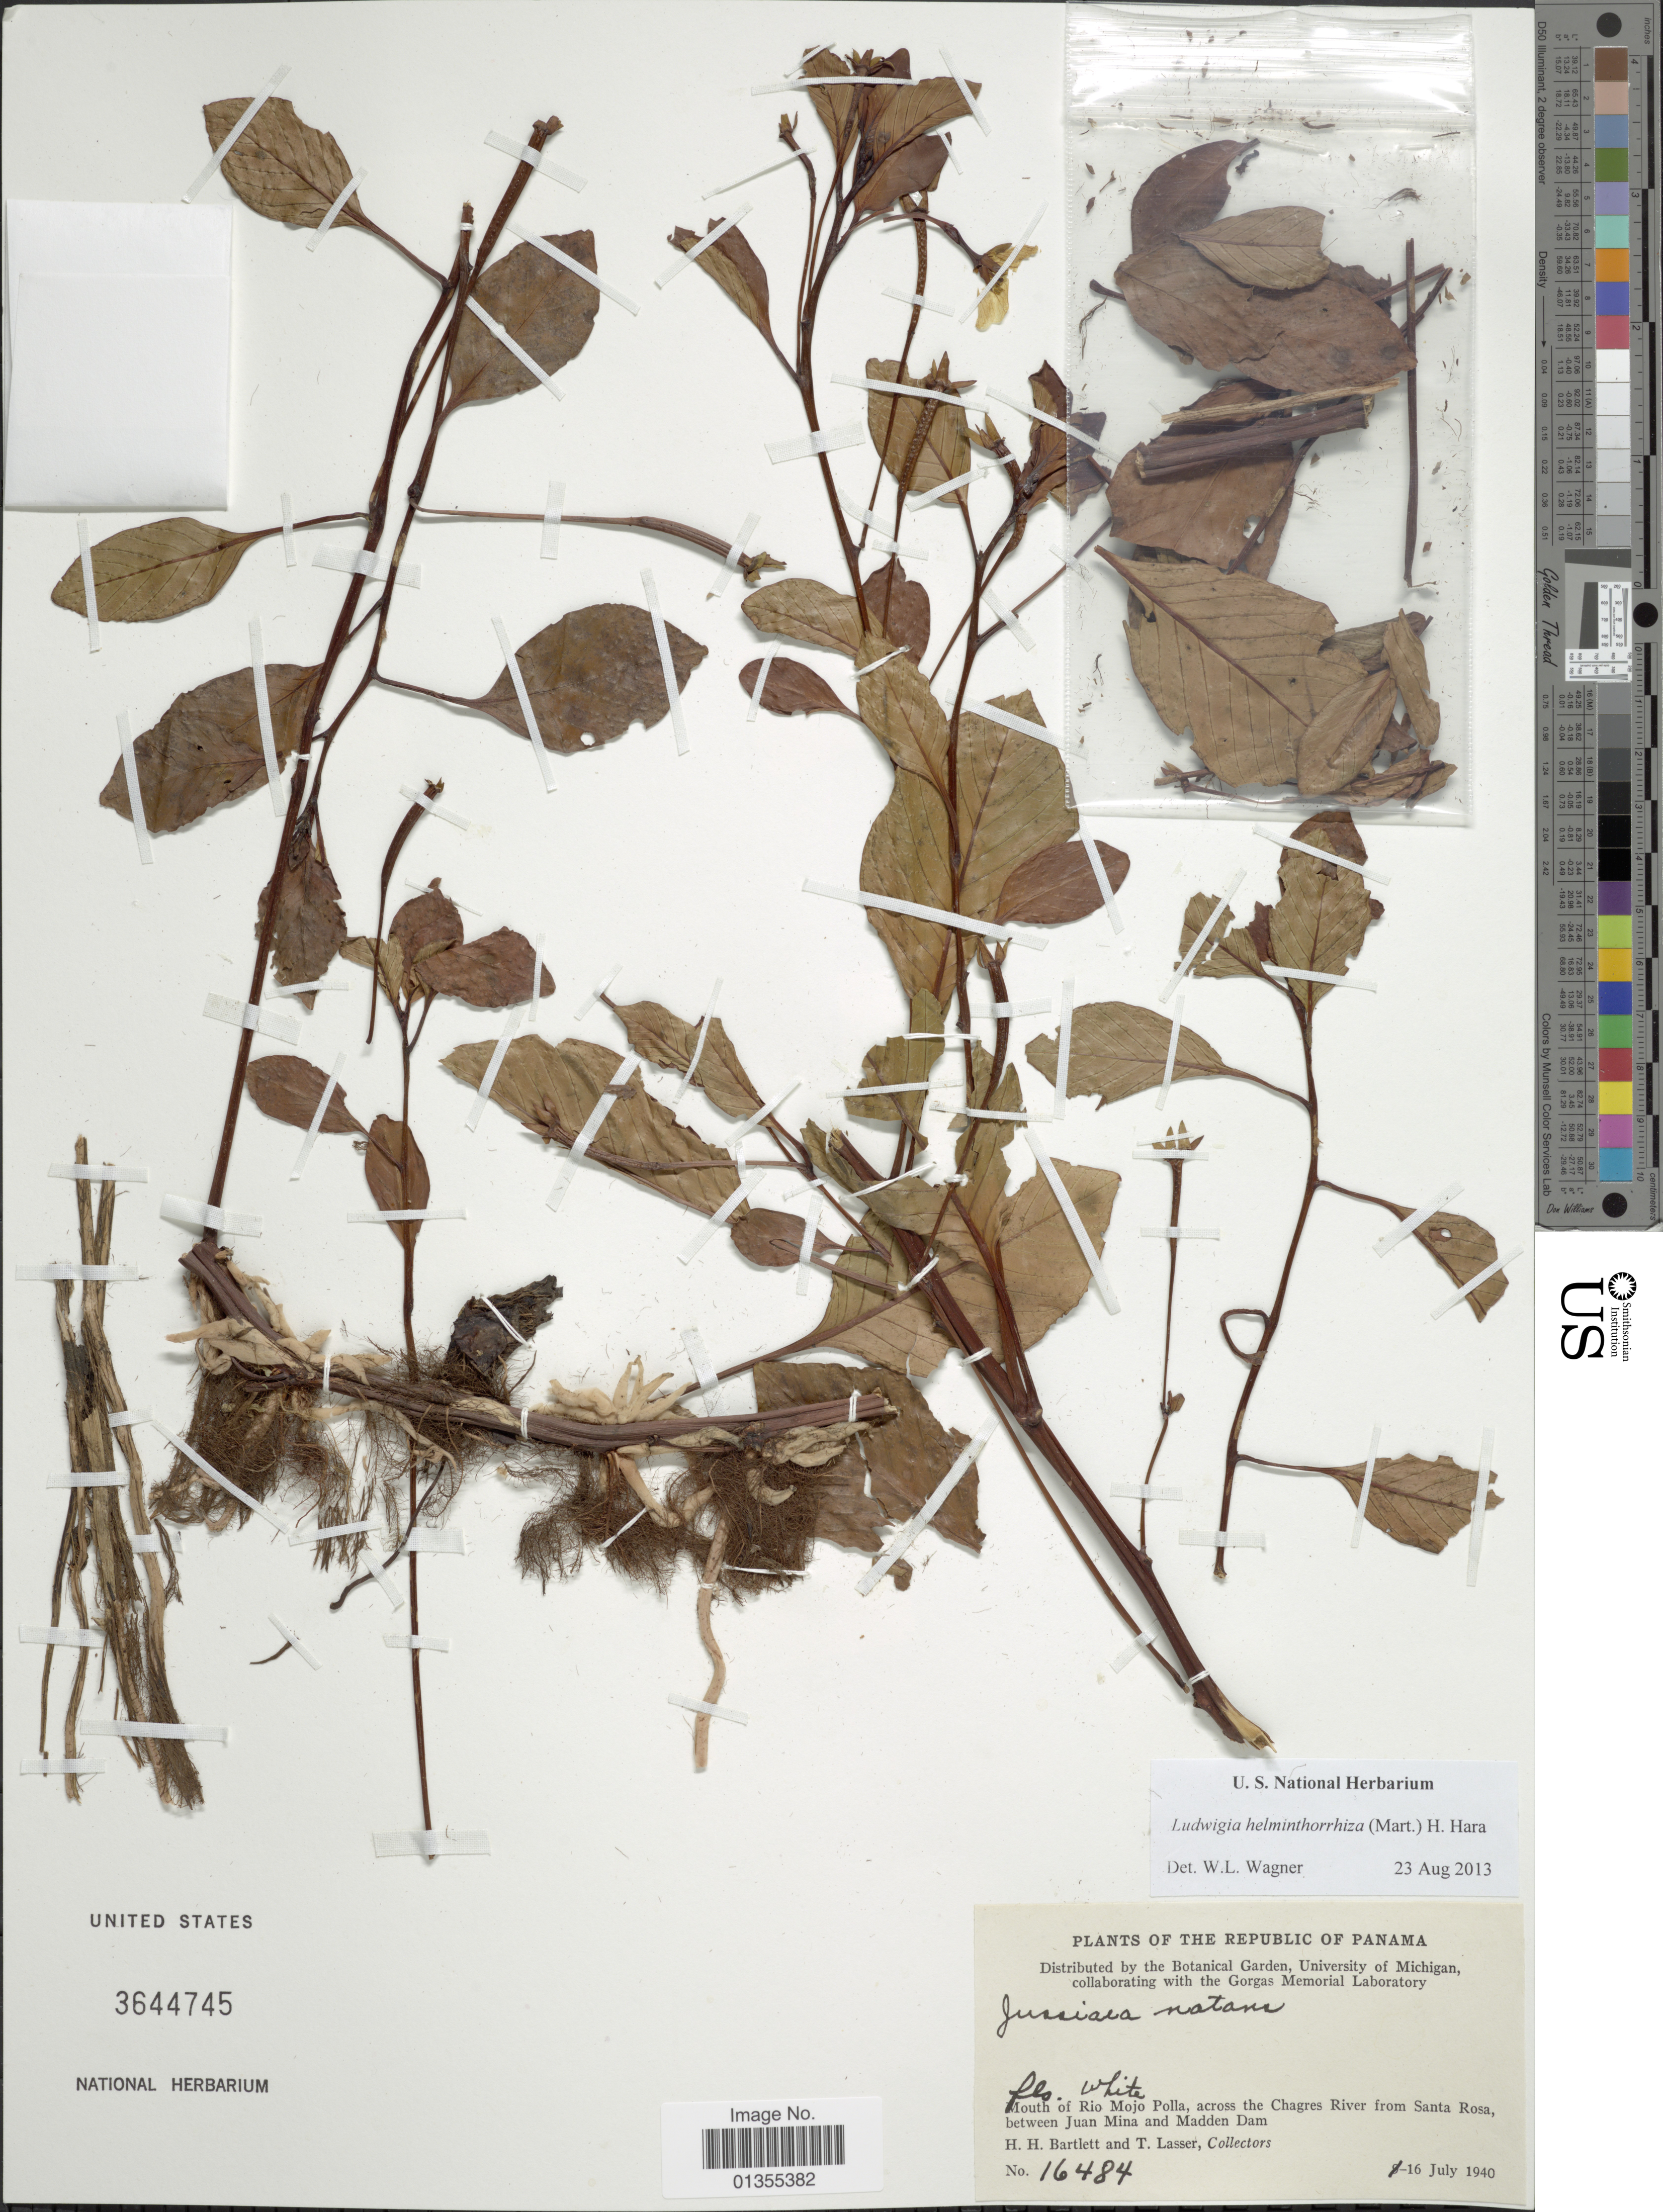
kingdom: Plantae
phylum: Tracheophyta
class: Magnoliopsida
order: Myrtales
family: Onagraceae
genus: Ludwigia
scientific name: Ludwigia helminthorrhiza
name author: (Mart.) H. Hara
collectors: H. H. Bartlett & T. Lasser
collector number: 16484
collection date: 1940-07-16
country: Panama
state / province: Panamá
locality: Republic of Panama. Mouth of Rio Mojo Polla, across the Chagres River from Santa Rosa, between Juan Mina and Madden Dam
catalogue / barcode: US 3644745